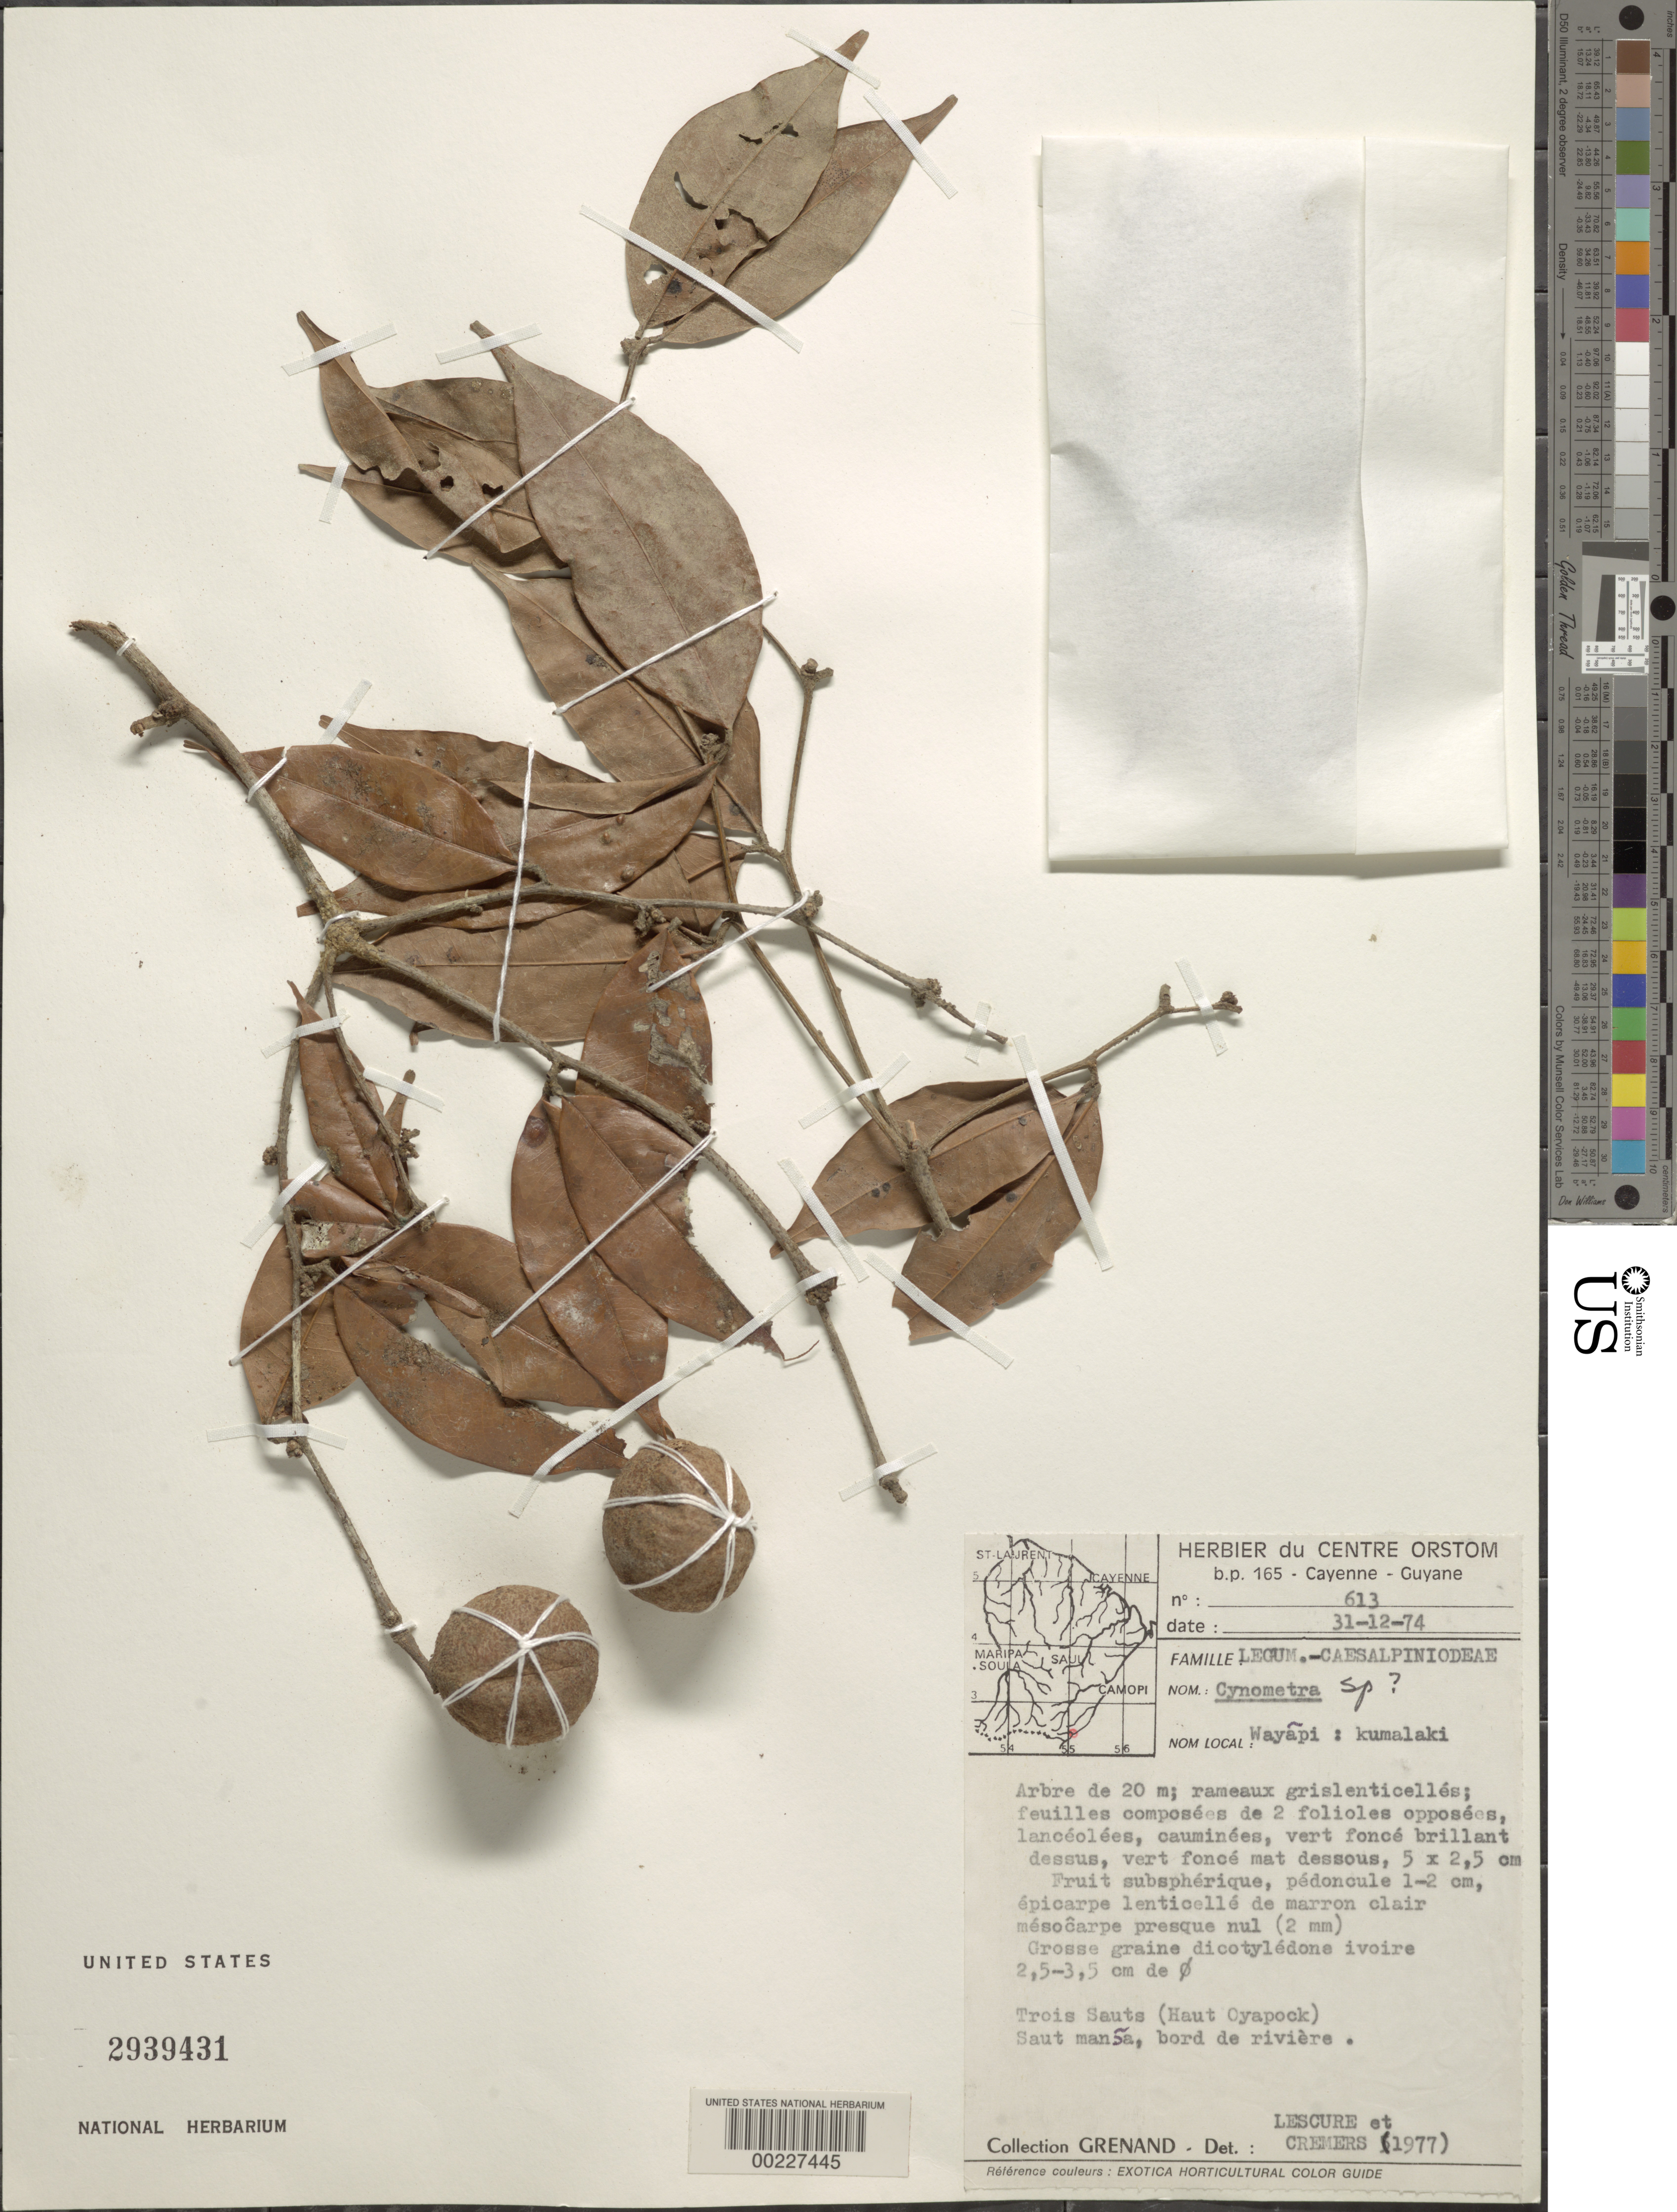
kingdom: Plantae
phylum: Tracheophyta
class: Magnoliopsida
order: Fabales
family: Fabaceae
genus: Cynometra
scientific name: Cynometra sp.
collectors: -. Lescure & G. Cremers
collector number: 613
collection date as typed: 31 Dec 1974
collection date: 1974-12-31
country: French Guiana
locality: Trois sauts (haut oyapock); saut mansa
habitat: Edge of the river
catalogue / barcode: US 2939431